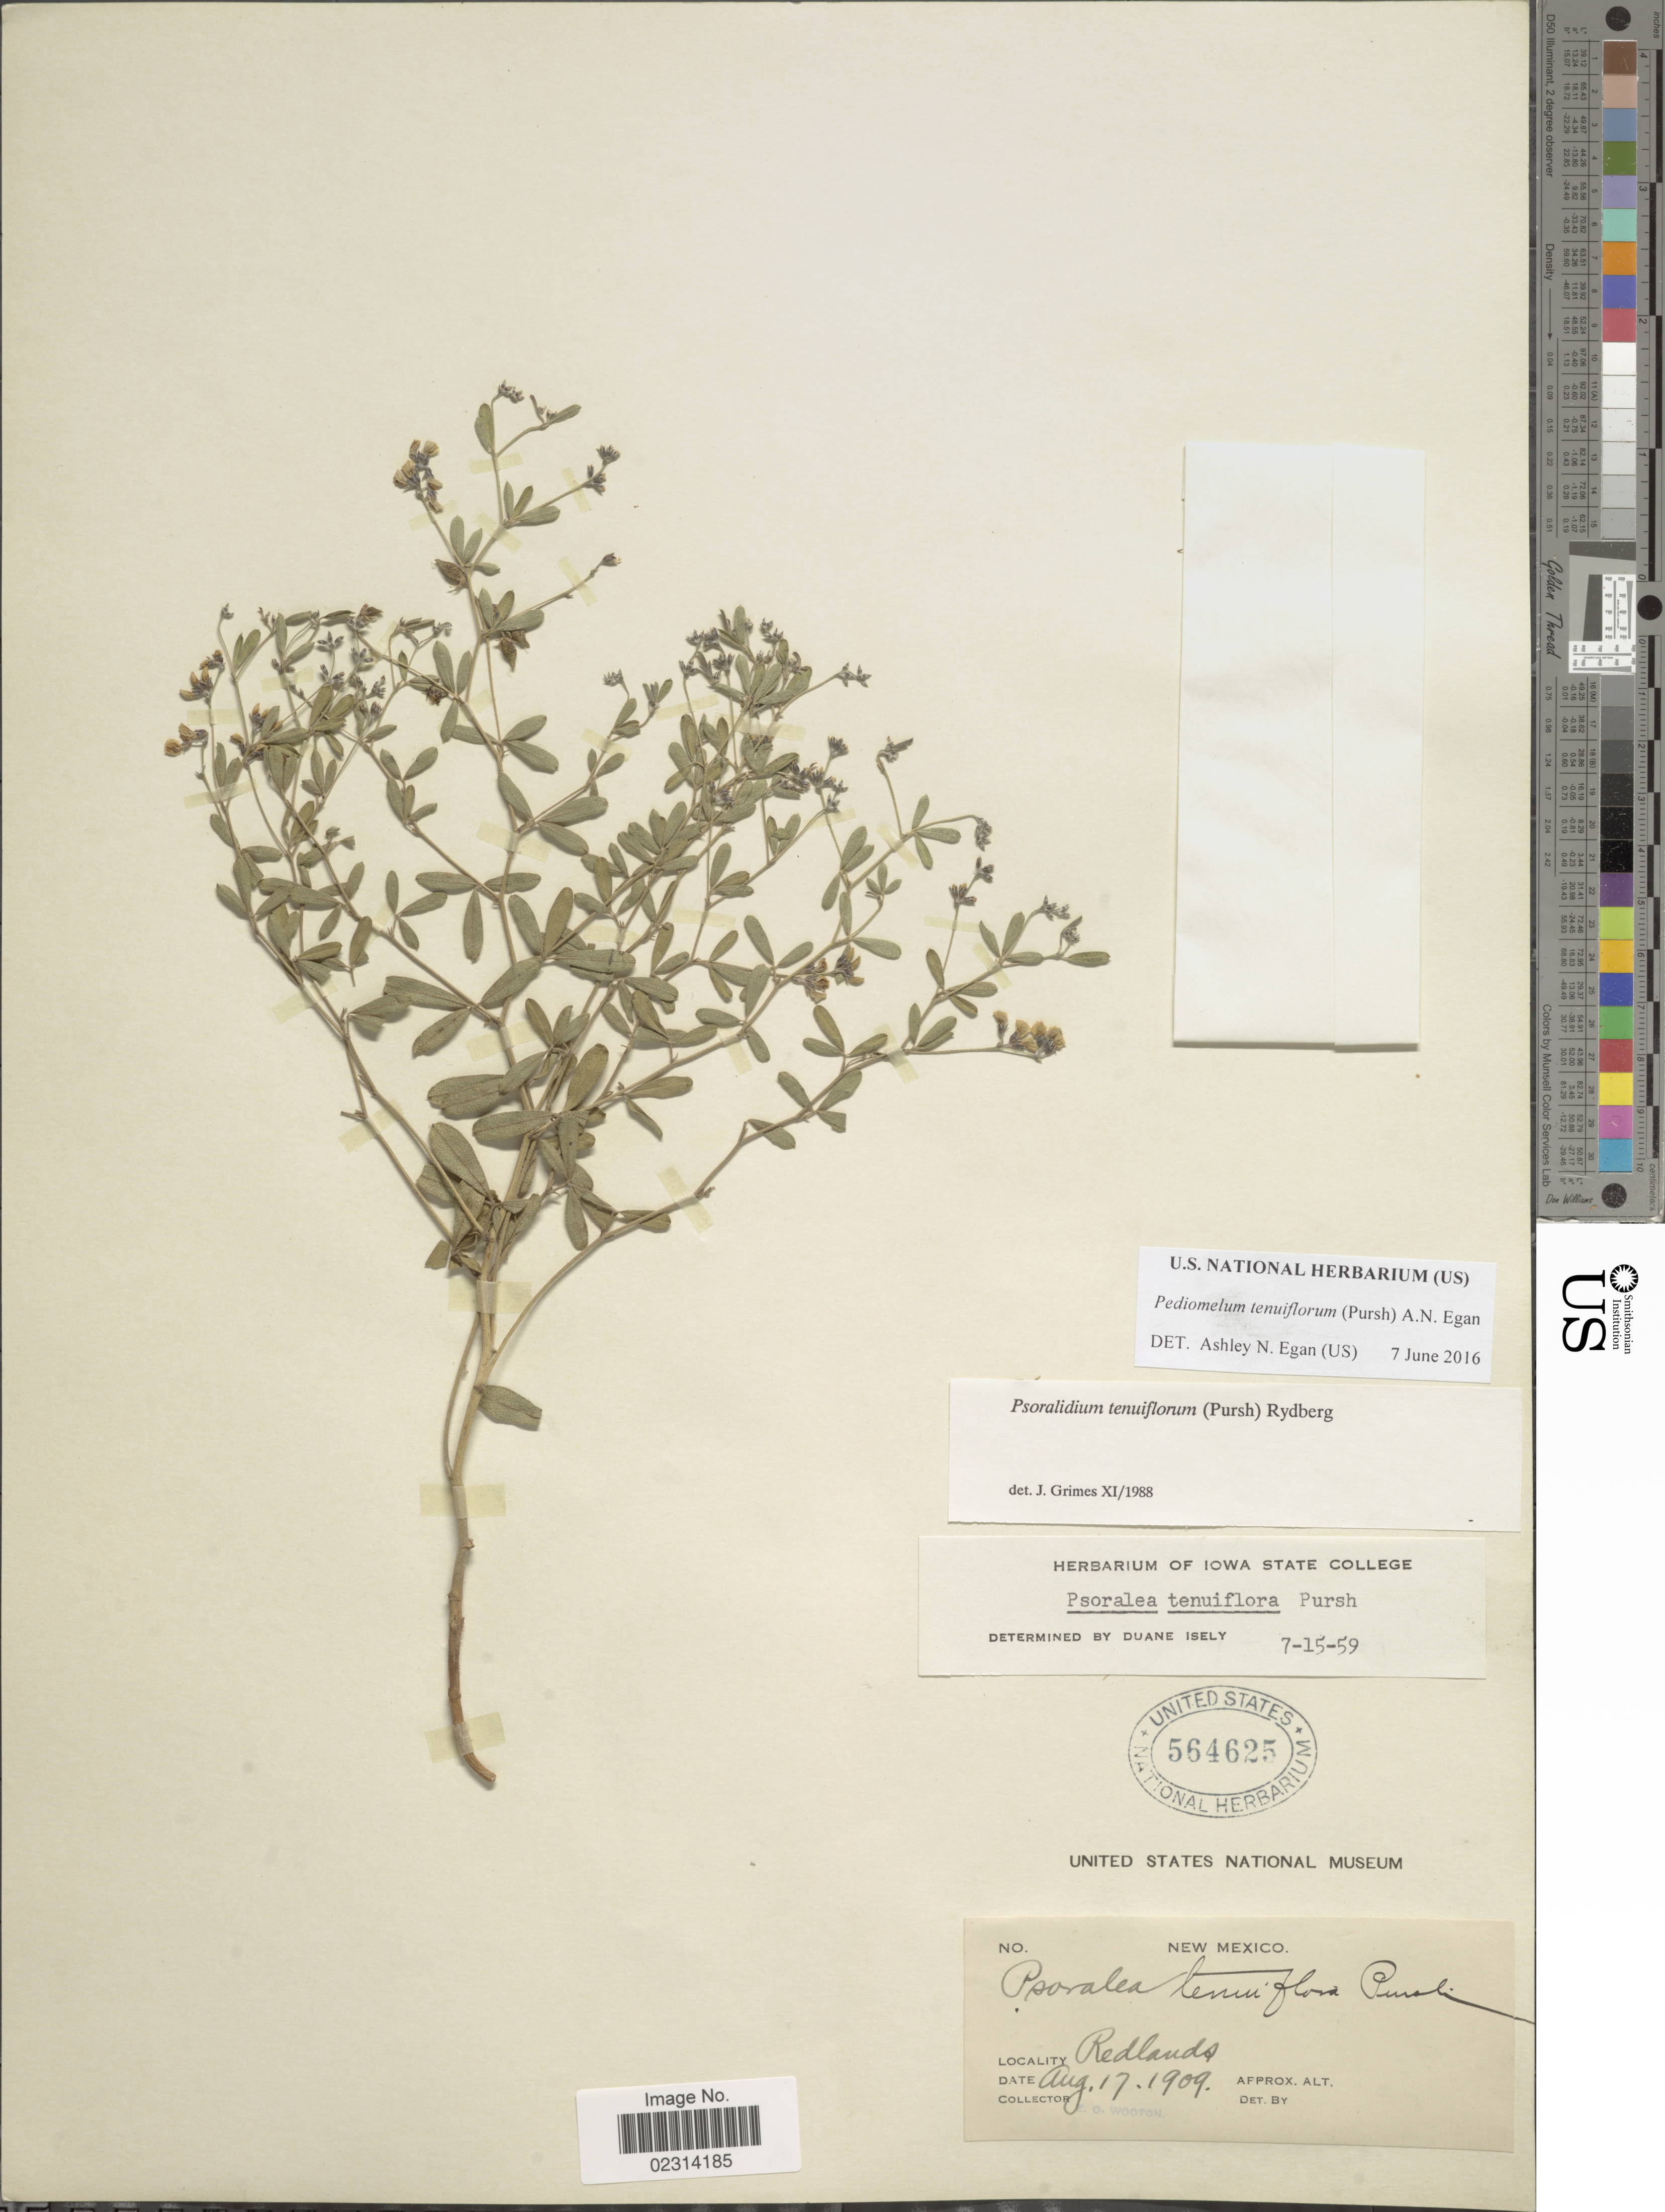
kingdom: Plantae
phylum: Tracheophyta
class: Magnoliopsida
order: Fabales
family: Fabaceae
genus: Psoralidium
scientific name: Psoralidium tenuiflorum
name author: (Pursh) Rydb.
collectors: E. O. Wooton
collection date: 1909-08-17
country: United States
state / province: New Mexico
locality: Redlands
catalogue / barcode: US 564625